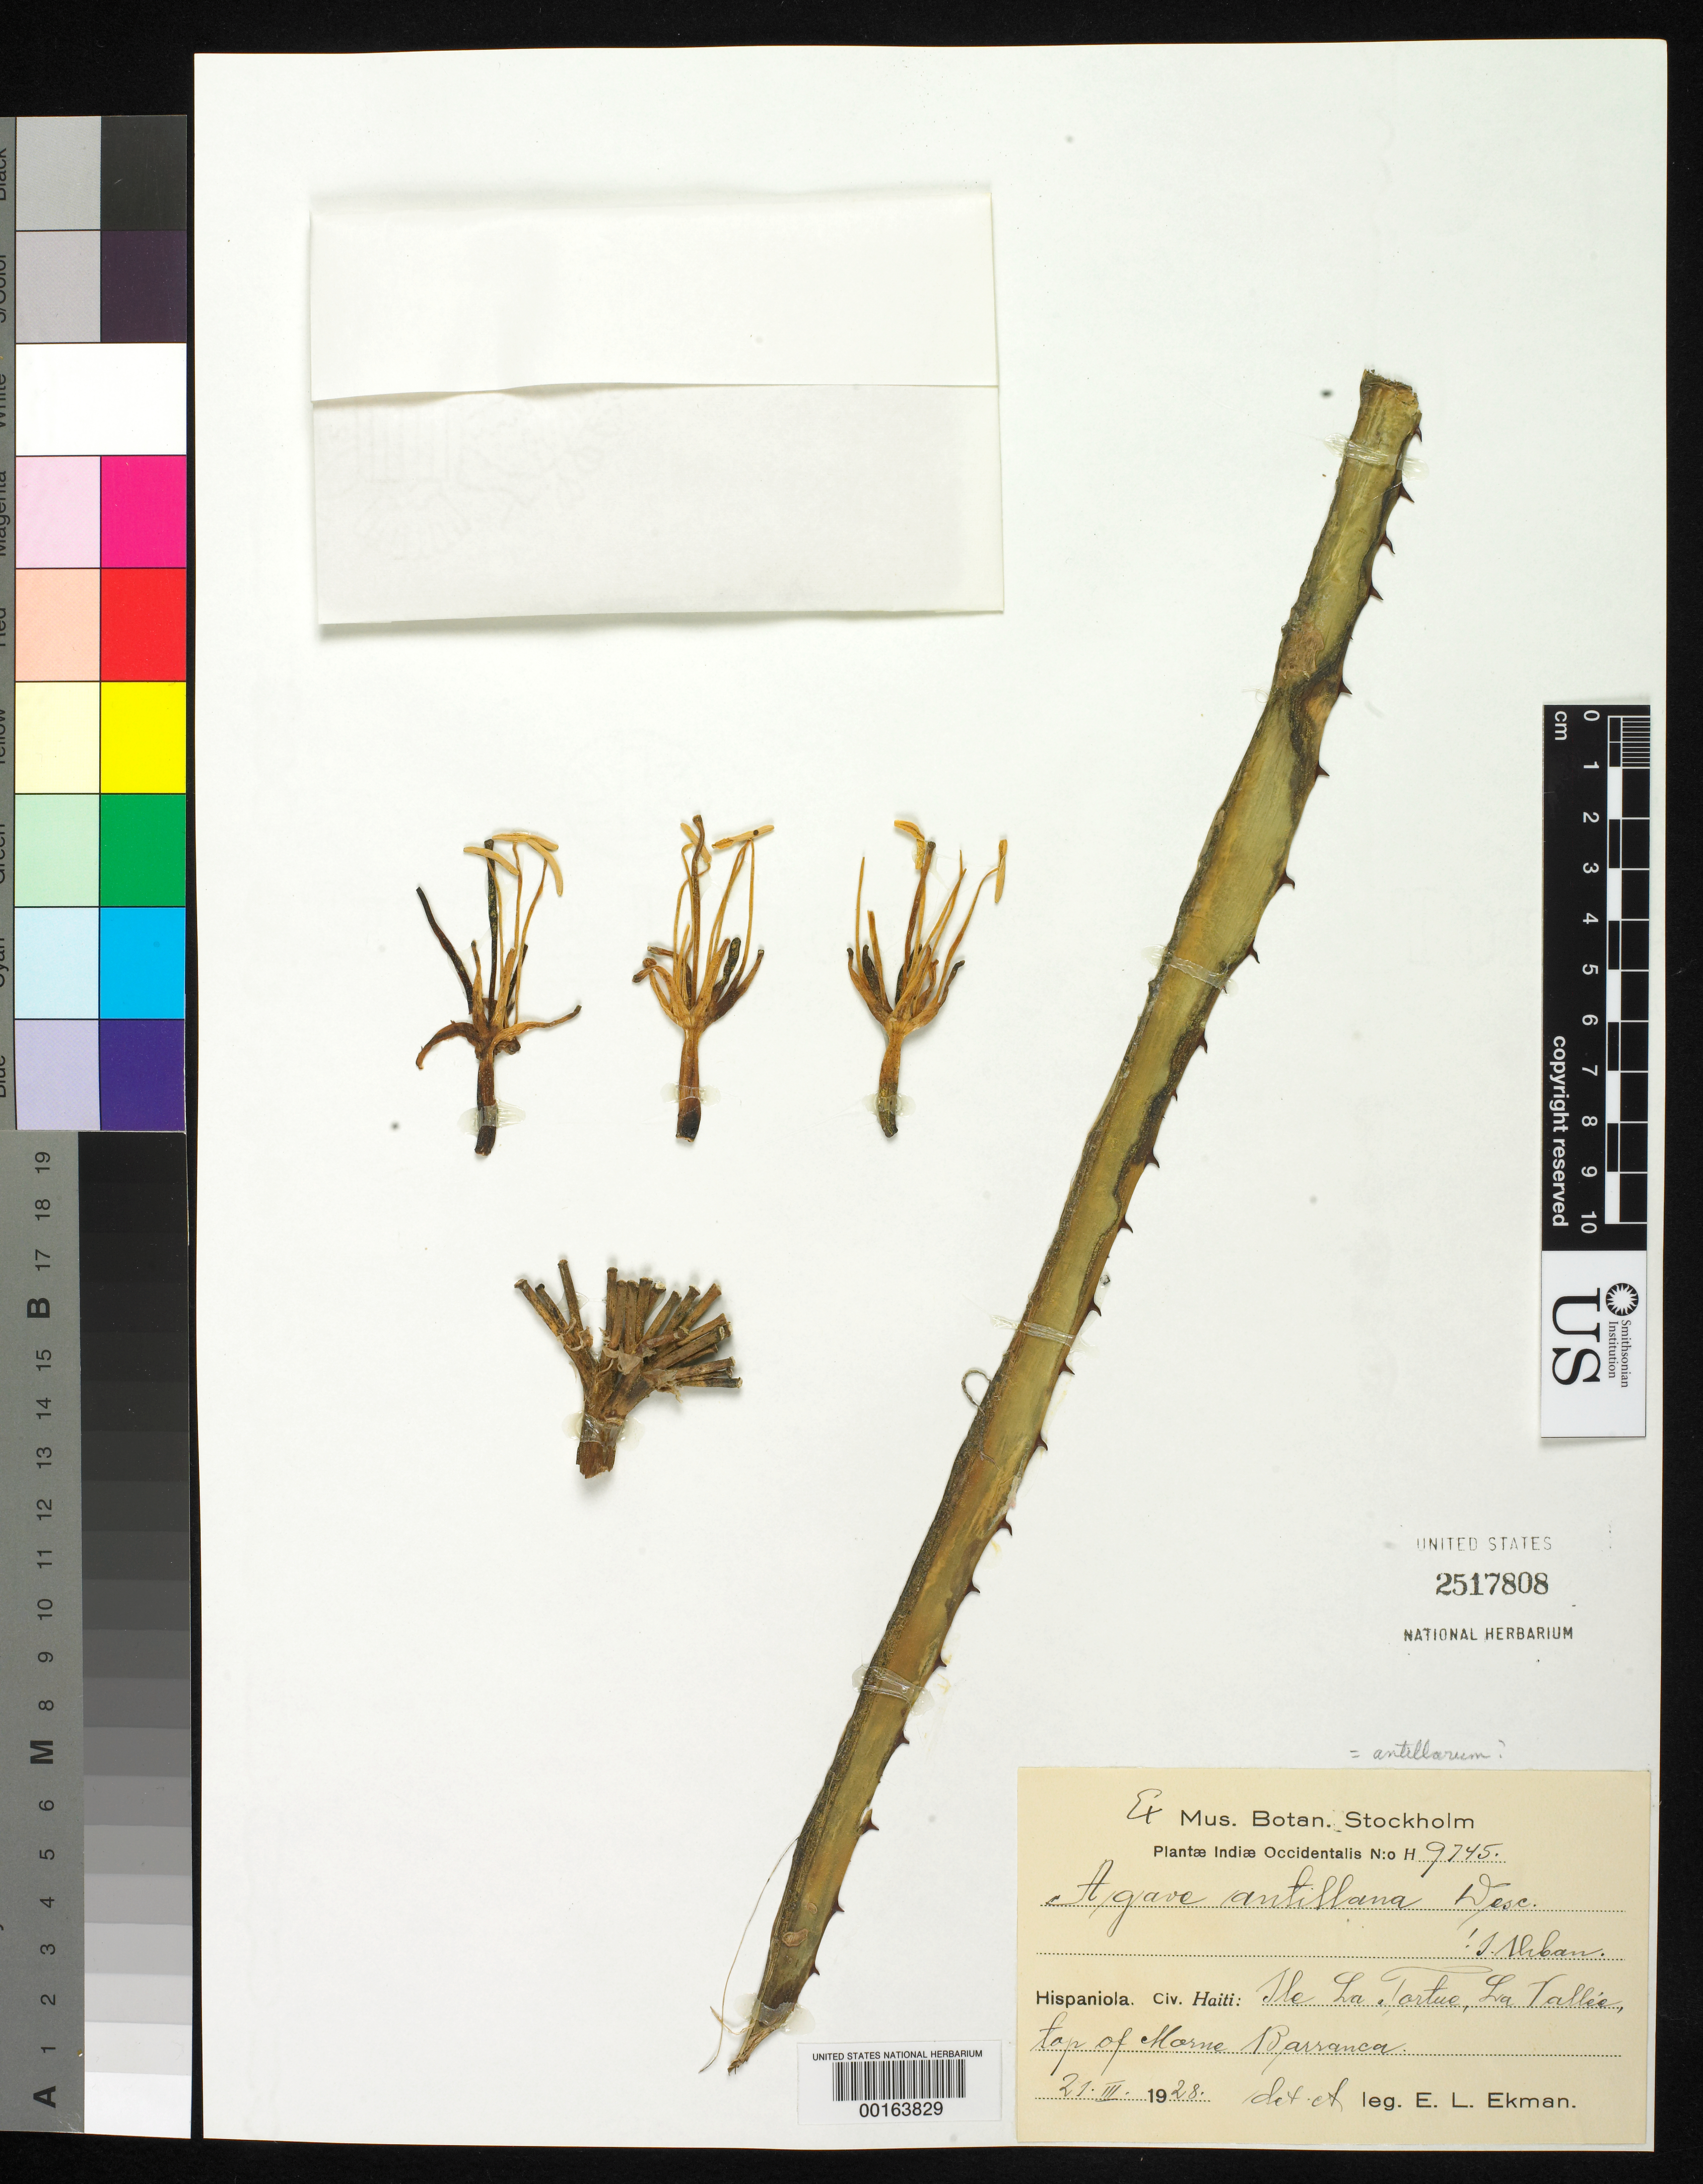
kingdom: Plantae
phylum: Tracheophyta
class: Liliopsida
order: Asparagales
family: Asparagaceae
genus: Agave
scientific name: Agave antillarum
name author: Descourt.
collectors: E. L. Ekman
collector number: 9745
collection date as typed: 21 Mar 1928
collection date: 1928-03-21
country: Haiti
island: Hispaniola Island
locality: La tortue, la vallie, top of morne barranca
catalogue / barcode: US 2517808